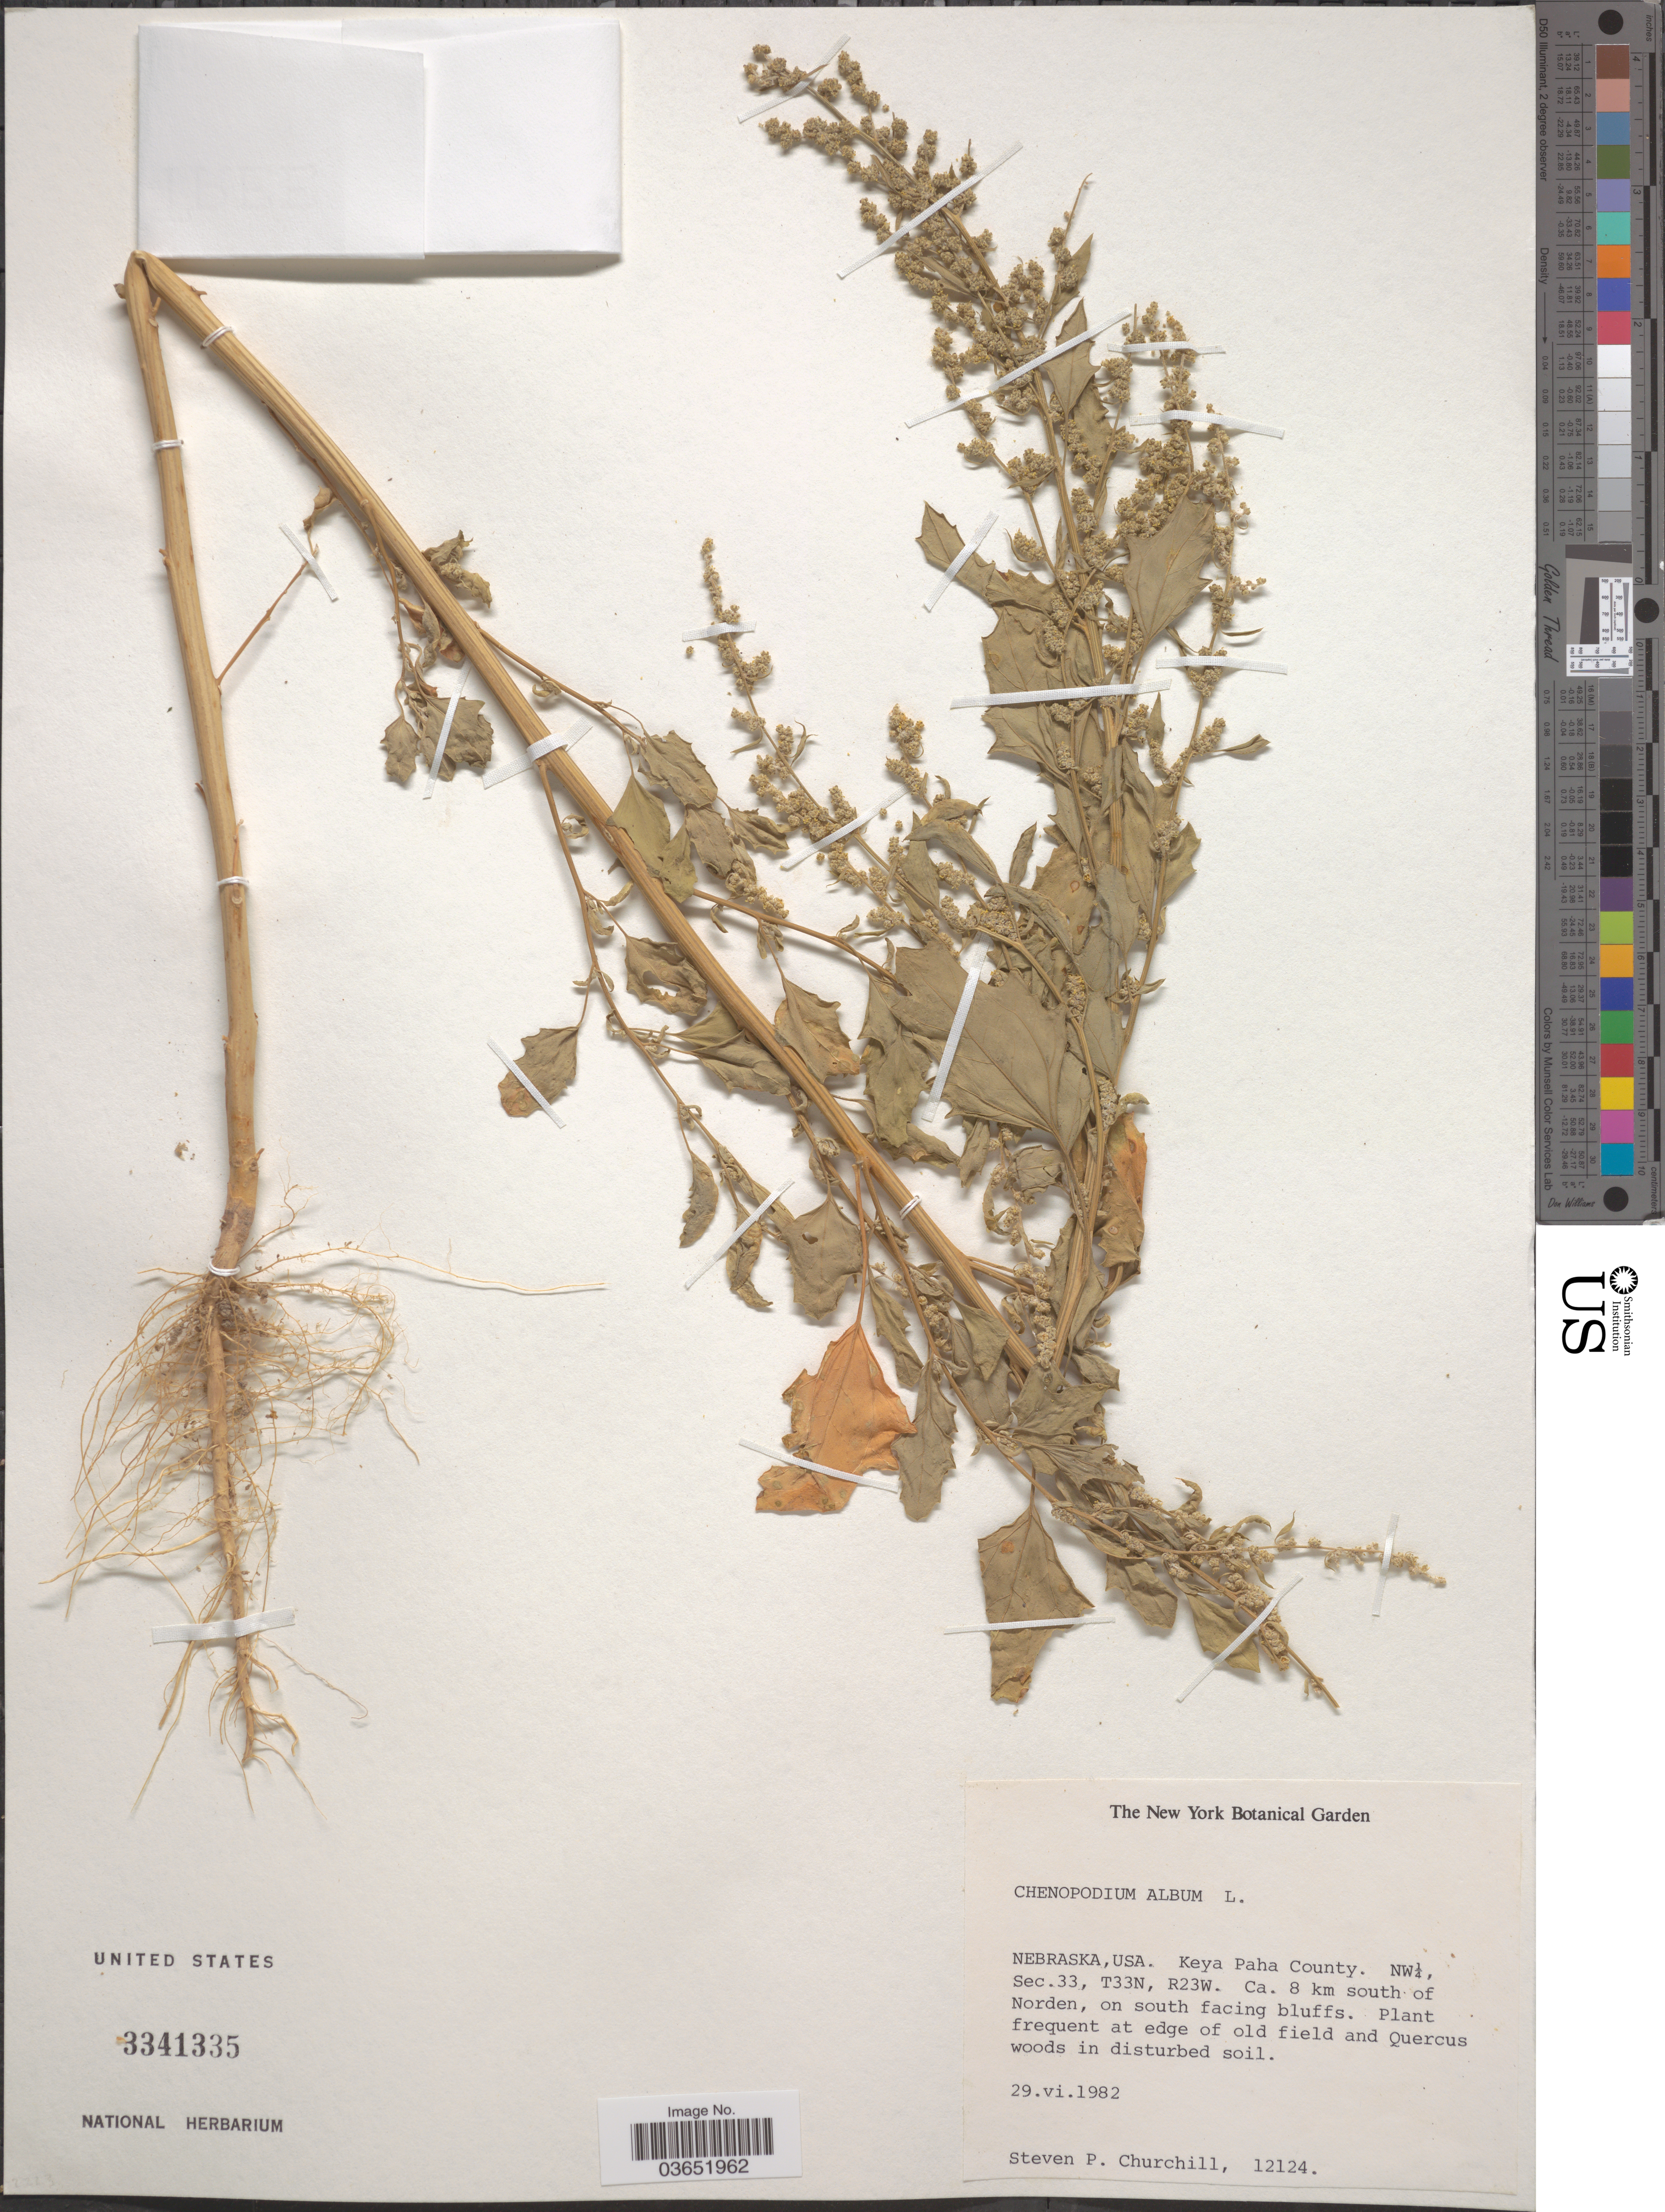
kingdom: Plantae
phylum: Tracheophyta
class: Magnoliopsida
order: Caryophyllales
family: Amaranthaceae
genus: Chenopodium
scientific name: Chenopodium album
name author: L.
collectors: S. Churchill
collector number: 12124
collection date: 1982-06-29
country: United States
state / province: Nebraska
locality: Keya Paha County. NW ¼, Sec.33, T33N, R23W. Ca. 8 km south of Norden, on south facing bluffs.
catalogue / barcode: US 3341335